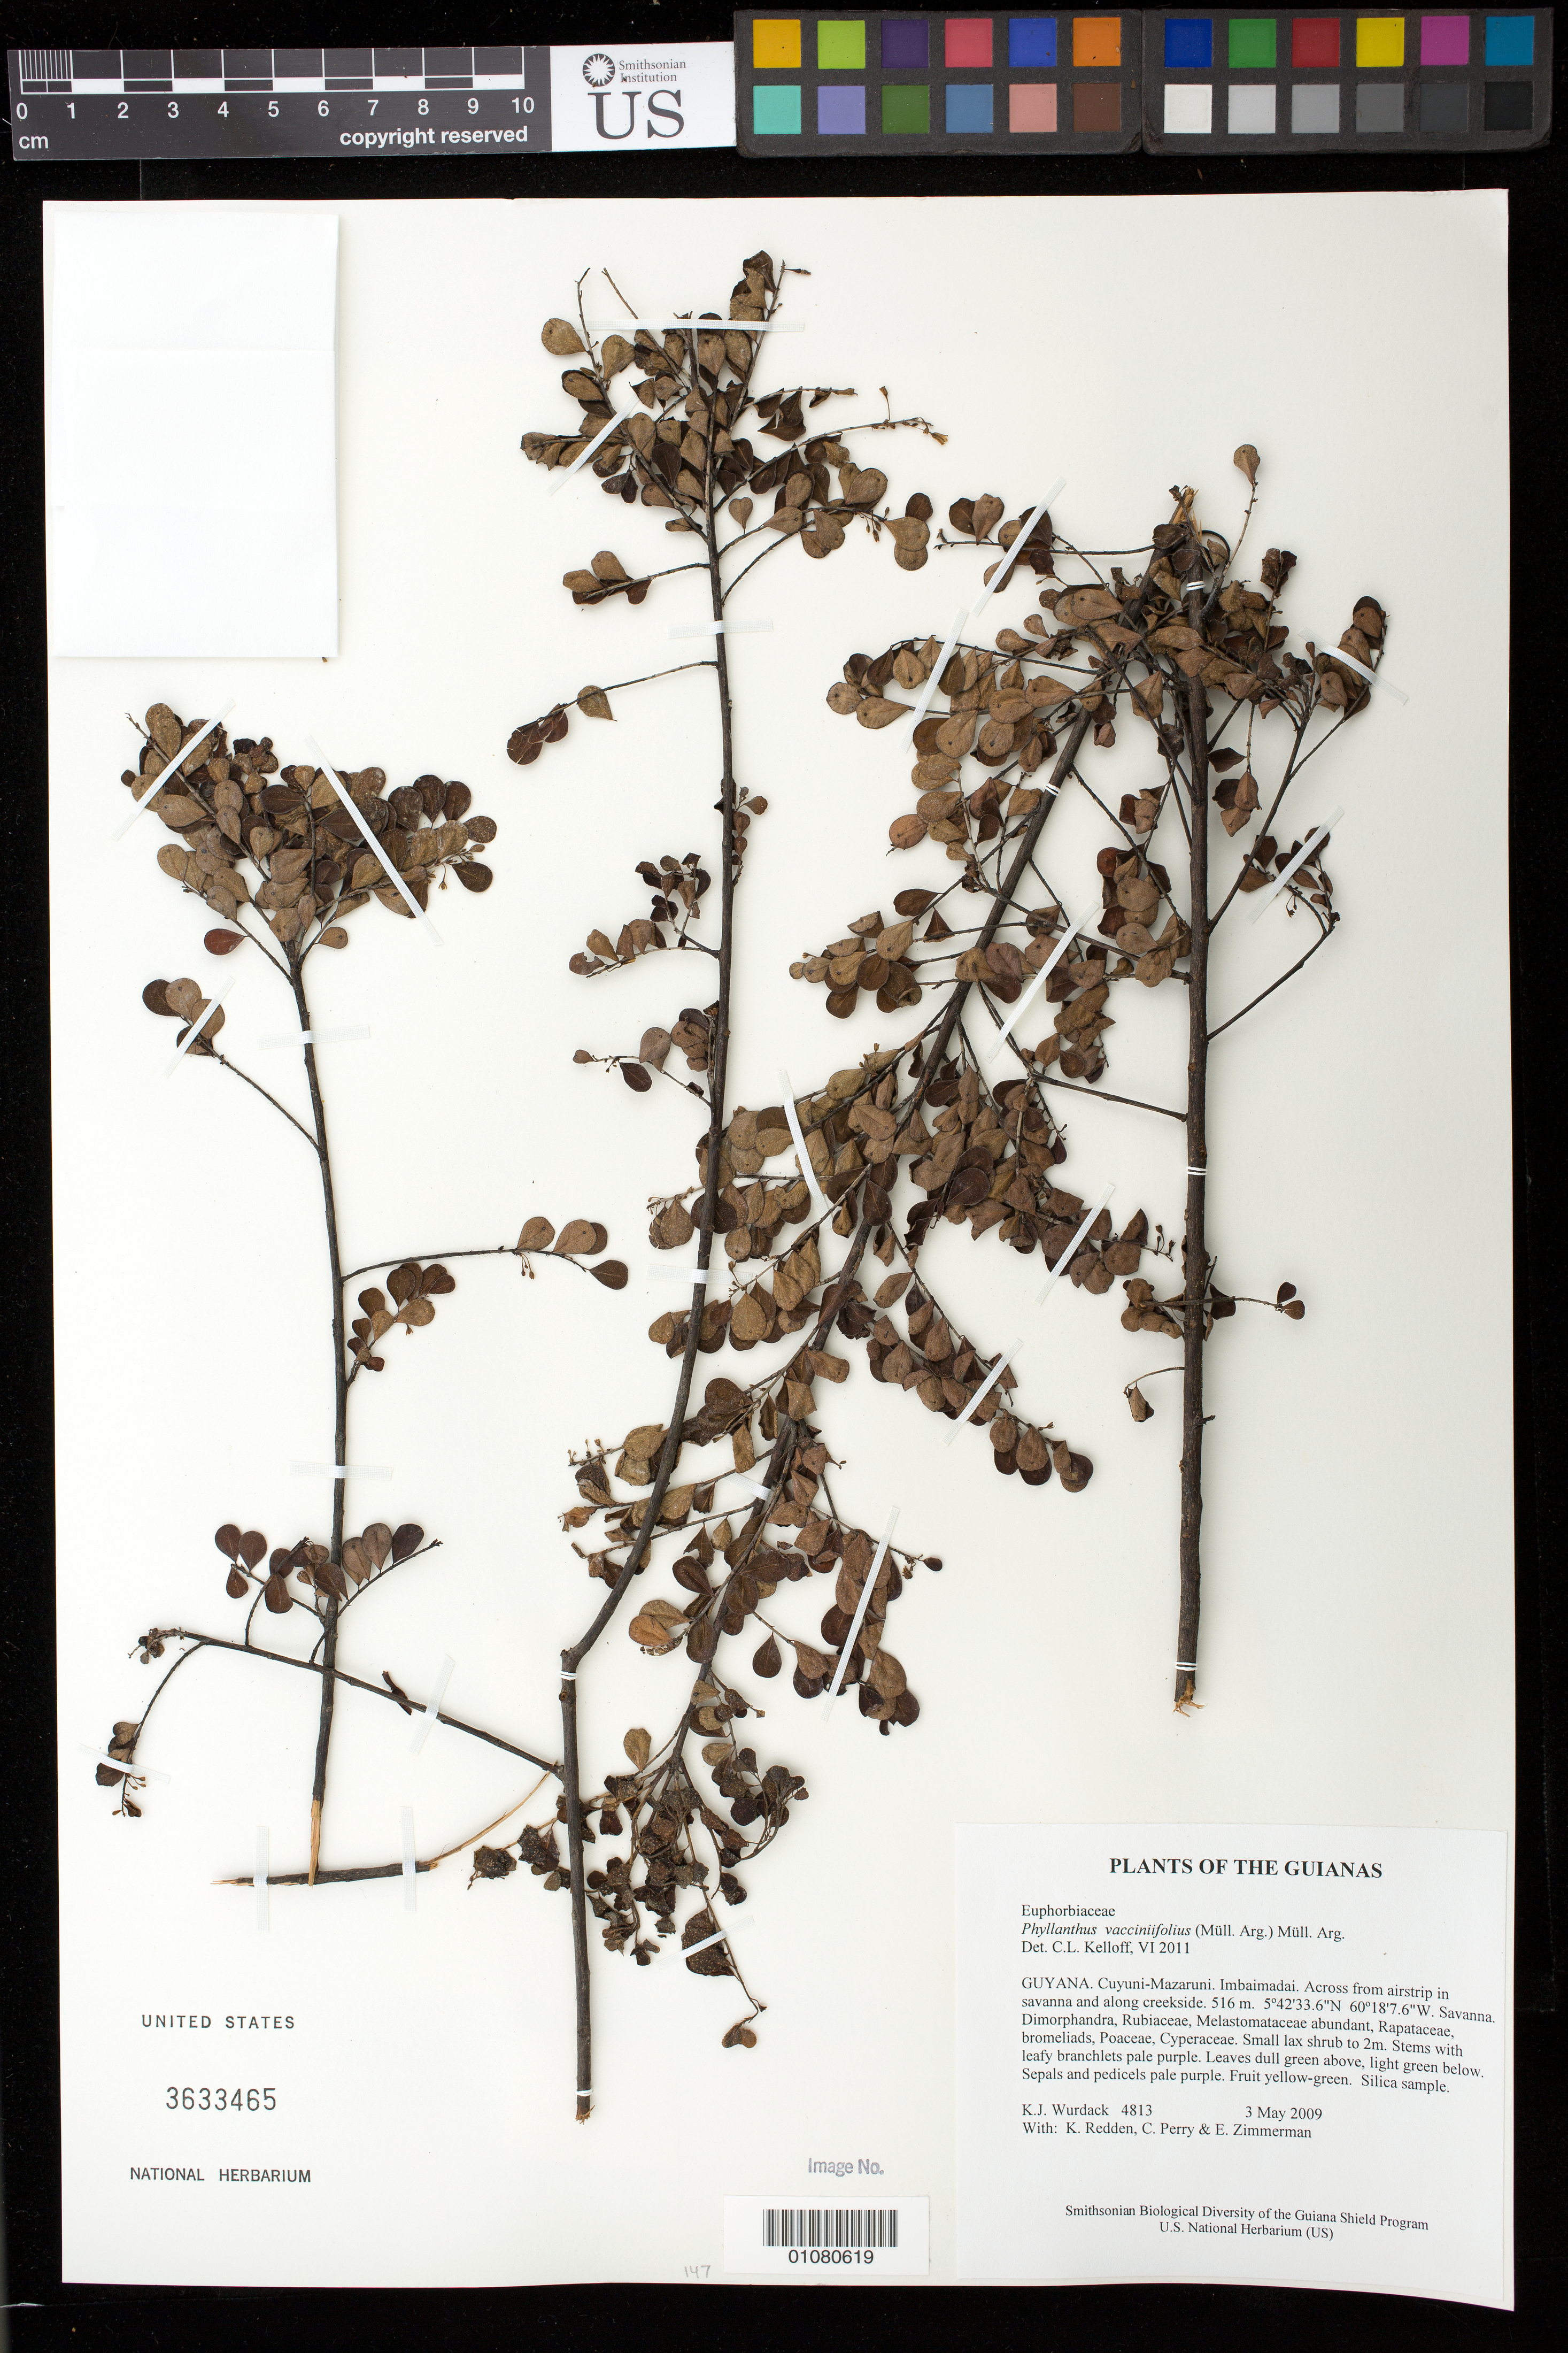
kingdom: Plantae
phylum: Tracheophyta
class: Magnoliopsida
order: Malpighiales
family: Phyllanthaceae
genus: Phyllanthus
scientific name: Phyllanthus vacciniifolius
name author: (Müll. Arg.) Müll. Arg.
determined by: Kelloff, Carol L., (US), Smithsonian Institution - National Museum of Natural History (UNITED STATES)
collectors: K. Wurdack, K. M. Redden, C. Perry & E. Zimmerman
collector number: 4813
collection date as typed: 3 May 2009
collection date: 2009-05-03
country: Guyana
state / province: Cuyuni-Mazaruni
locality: Imbaimadai. Across from airstrip in savanna and along creekside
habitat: Savanna. Dimorphandra, Rubiaceae, Melastomataceae abundant, Rapataceae, bromeliads, Poaceae, Cyperaceae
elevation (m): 516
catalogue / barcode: US 3633465